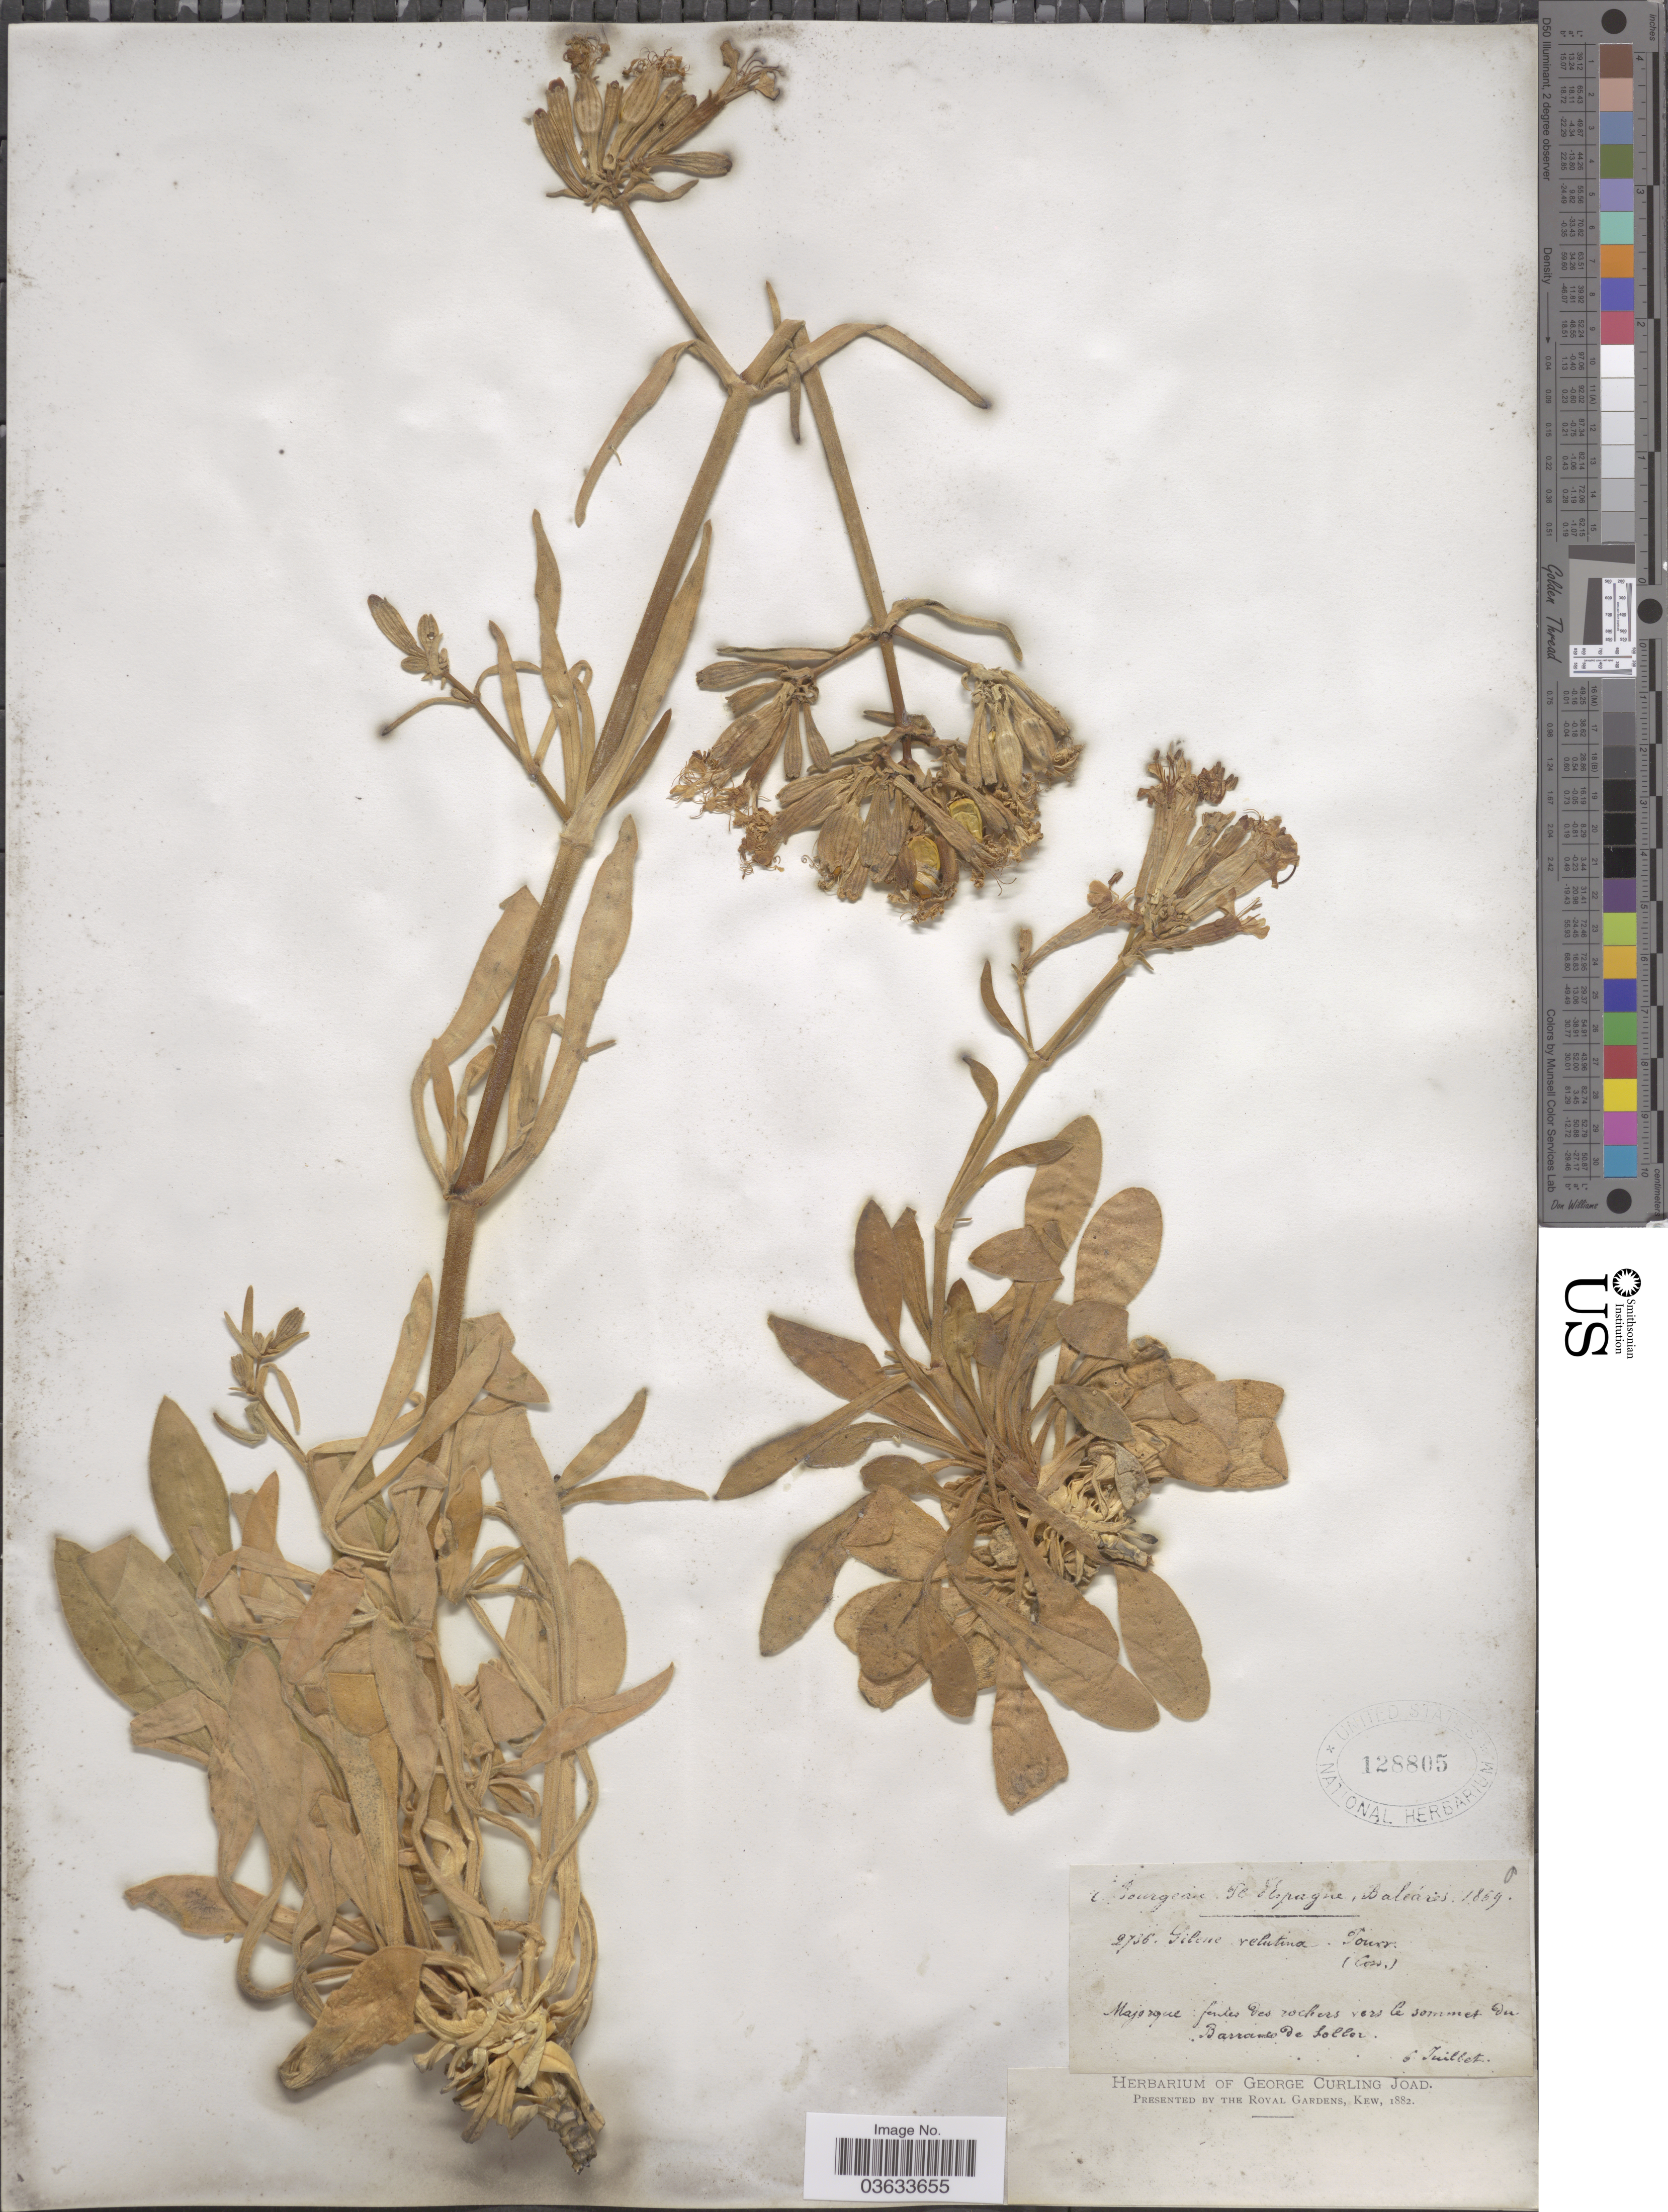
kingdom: Plantae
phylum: Tracheophyta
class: Magnoliopsida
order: Caryophyllales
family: Caryophyllaceae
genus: Silene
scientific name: Silene velutina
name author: Pourr. ex Loisel.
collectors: E. Bourgeau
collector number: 2736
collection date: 1859-07-06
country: Spain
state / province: Islas Baleares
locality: D'Espagne, Baleáres. Majorqæ: fentes des rochers vers le sommet du Barranco de Soller.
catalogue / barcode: US 128805